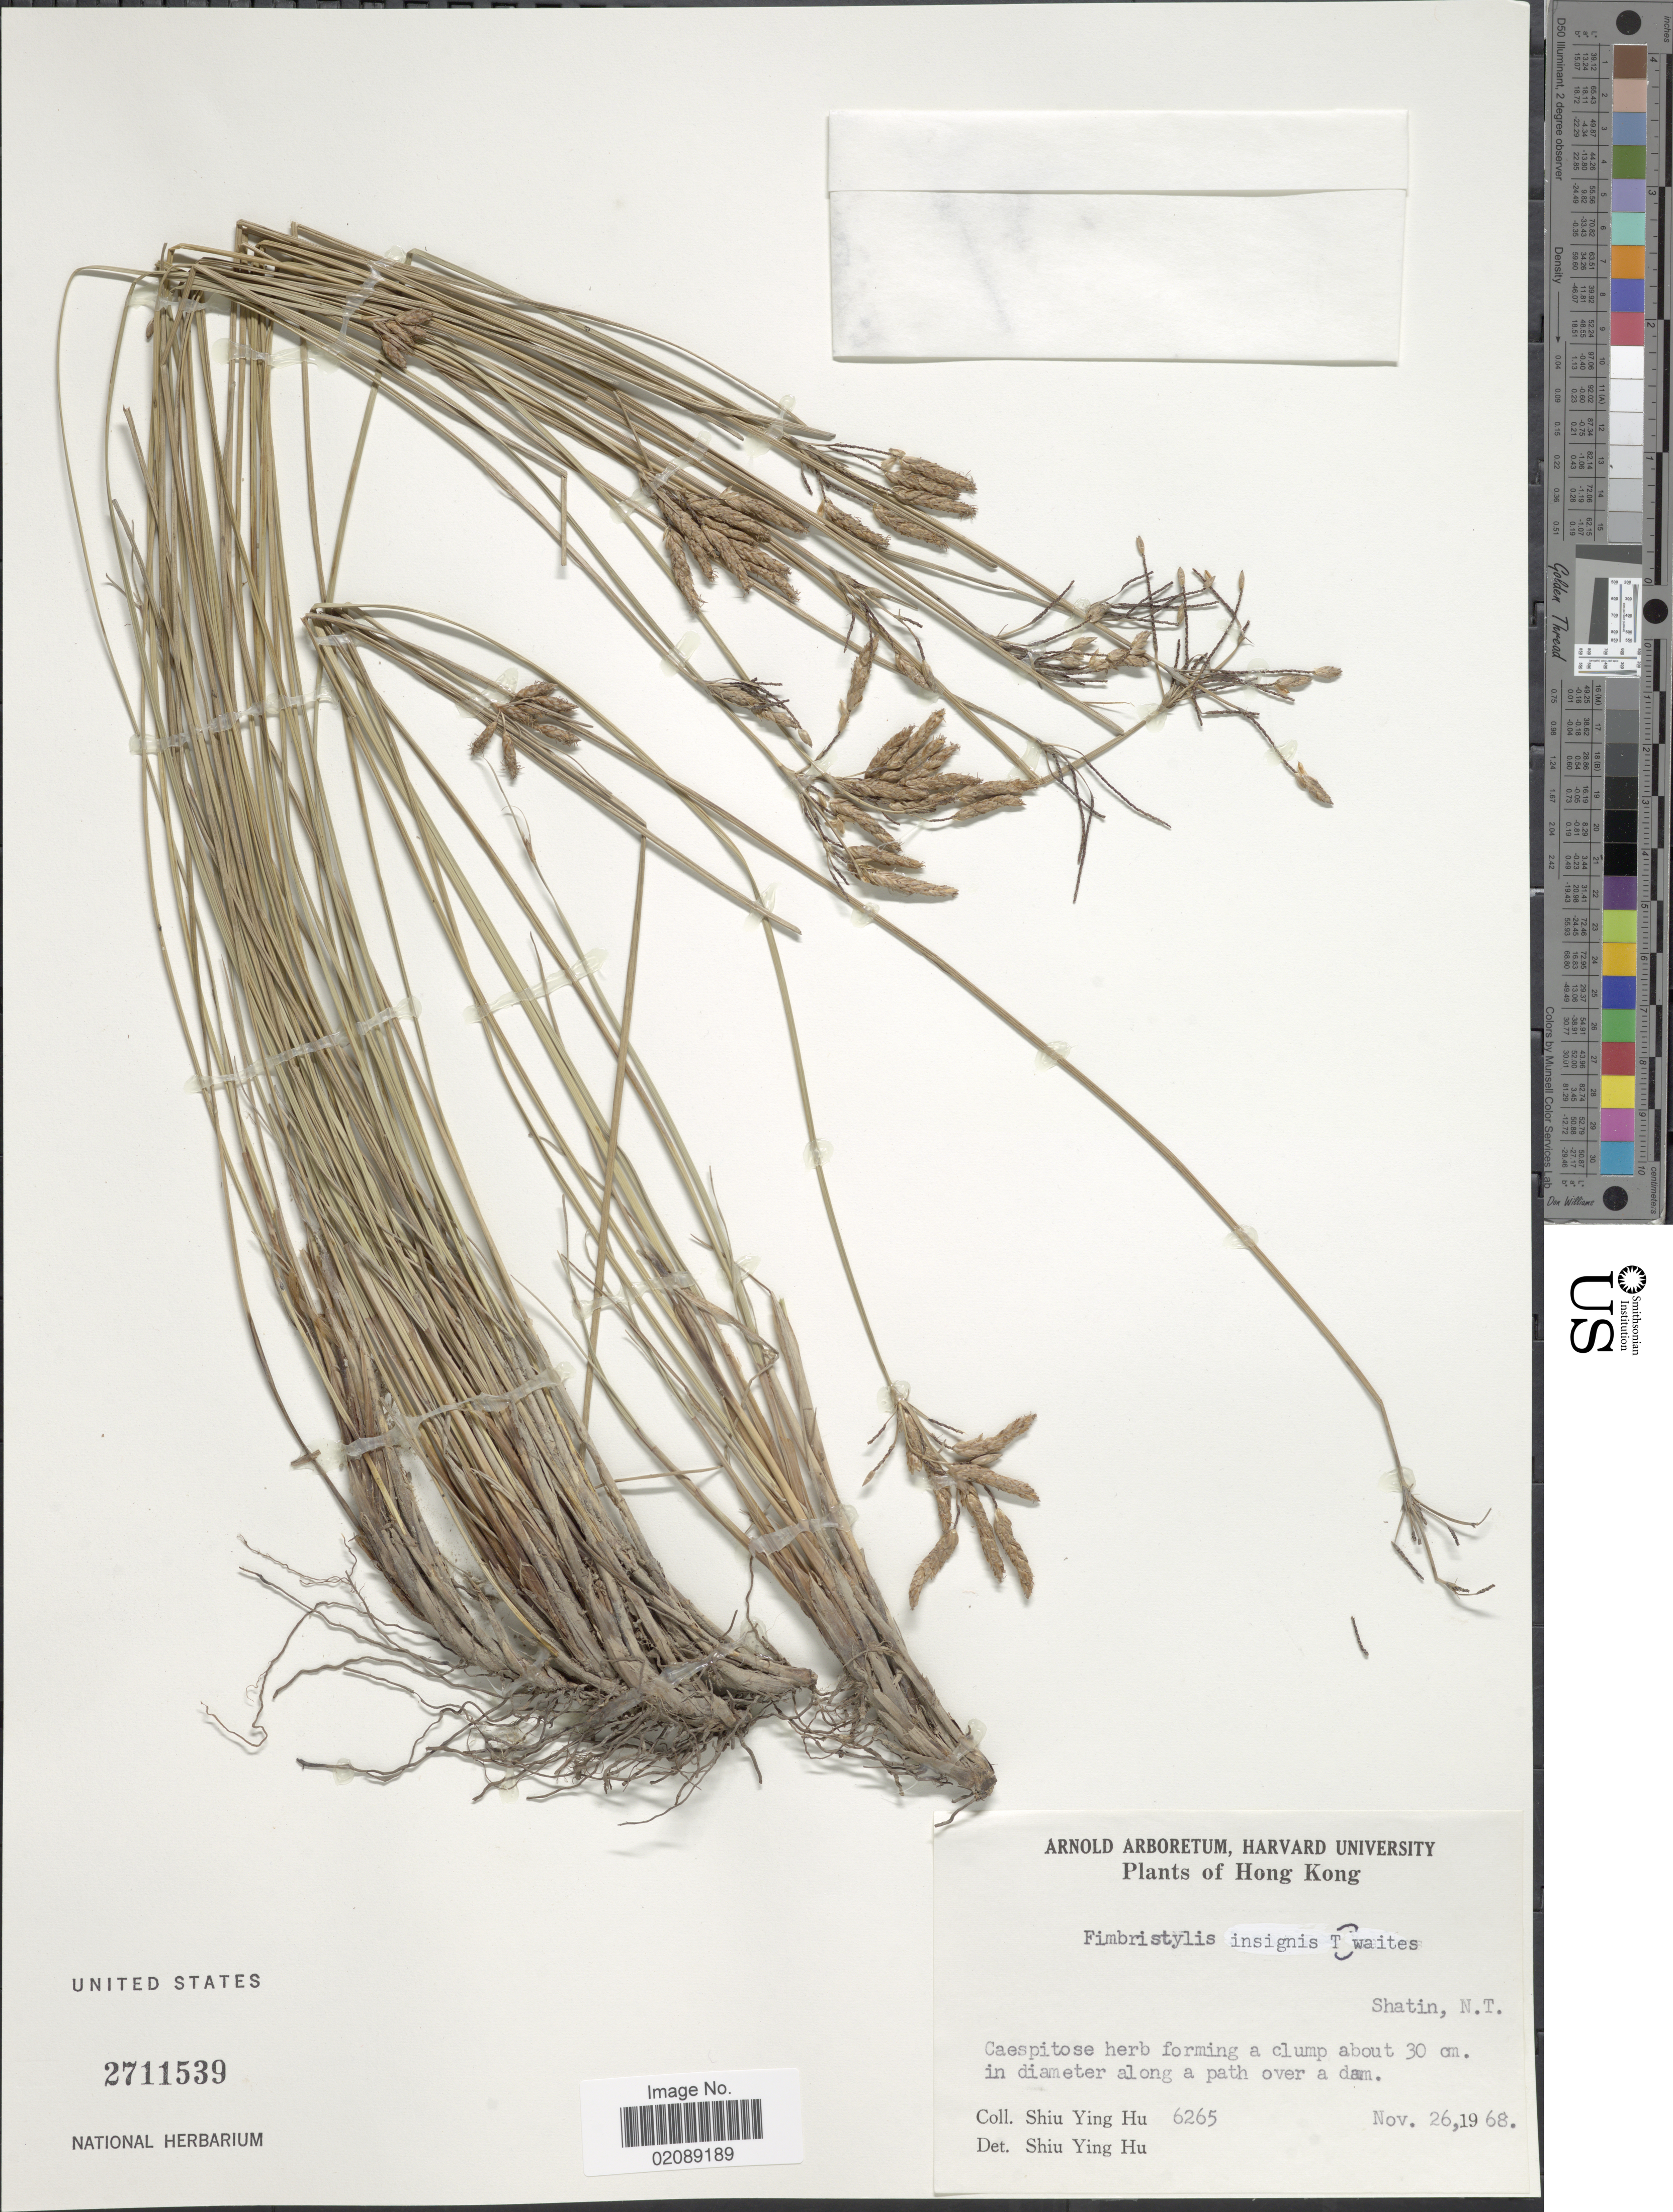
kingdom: Plantae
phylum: Tracheophyta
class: Liliopsida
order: Poales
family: Cyperaceae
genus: Fimbristylis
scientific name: Fimbristylis insignis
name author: Thwaites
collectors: S. Y. Hu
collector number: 6265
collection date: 1968-11-26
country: China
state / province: Hong Kong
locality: Shatin, N.T.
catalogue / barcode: US 2711539